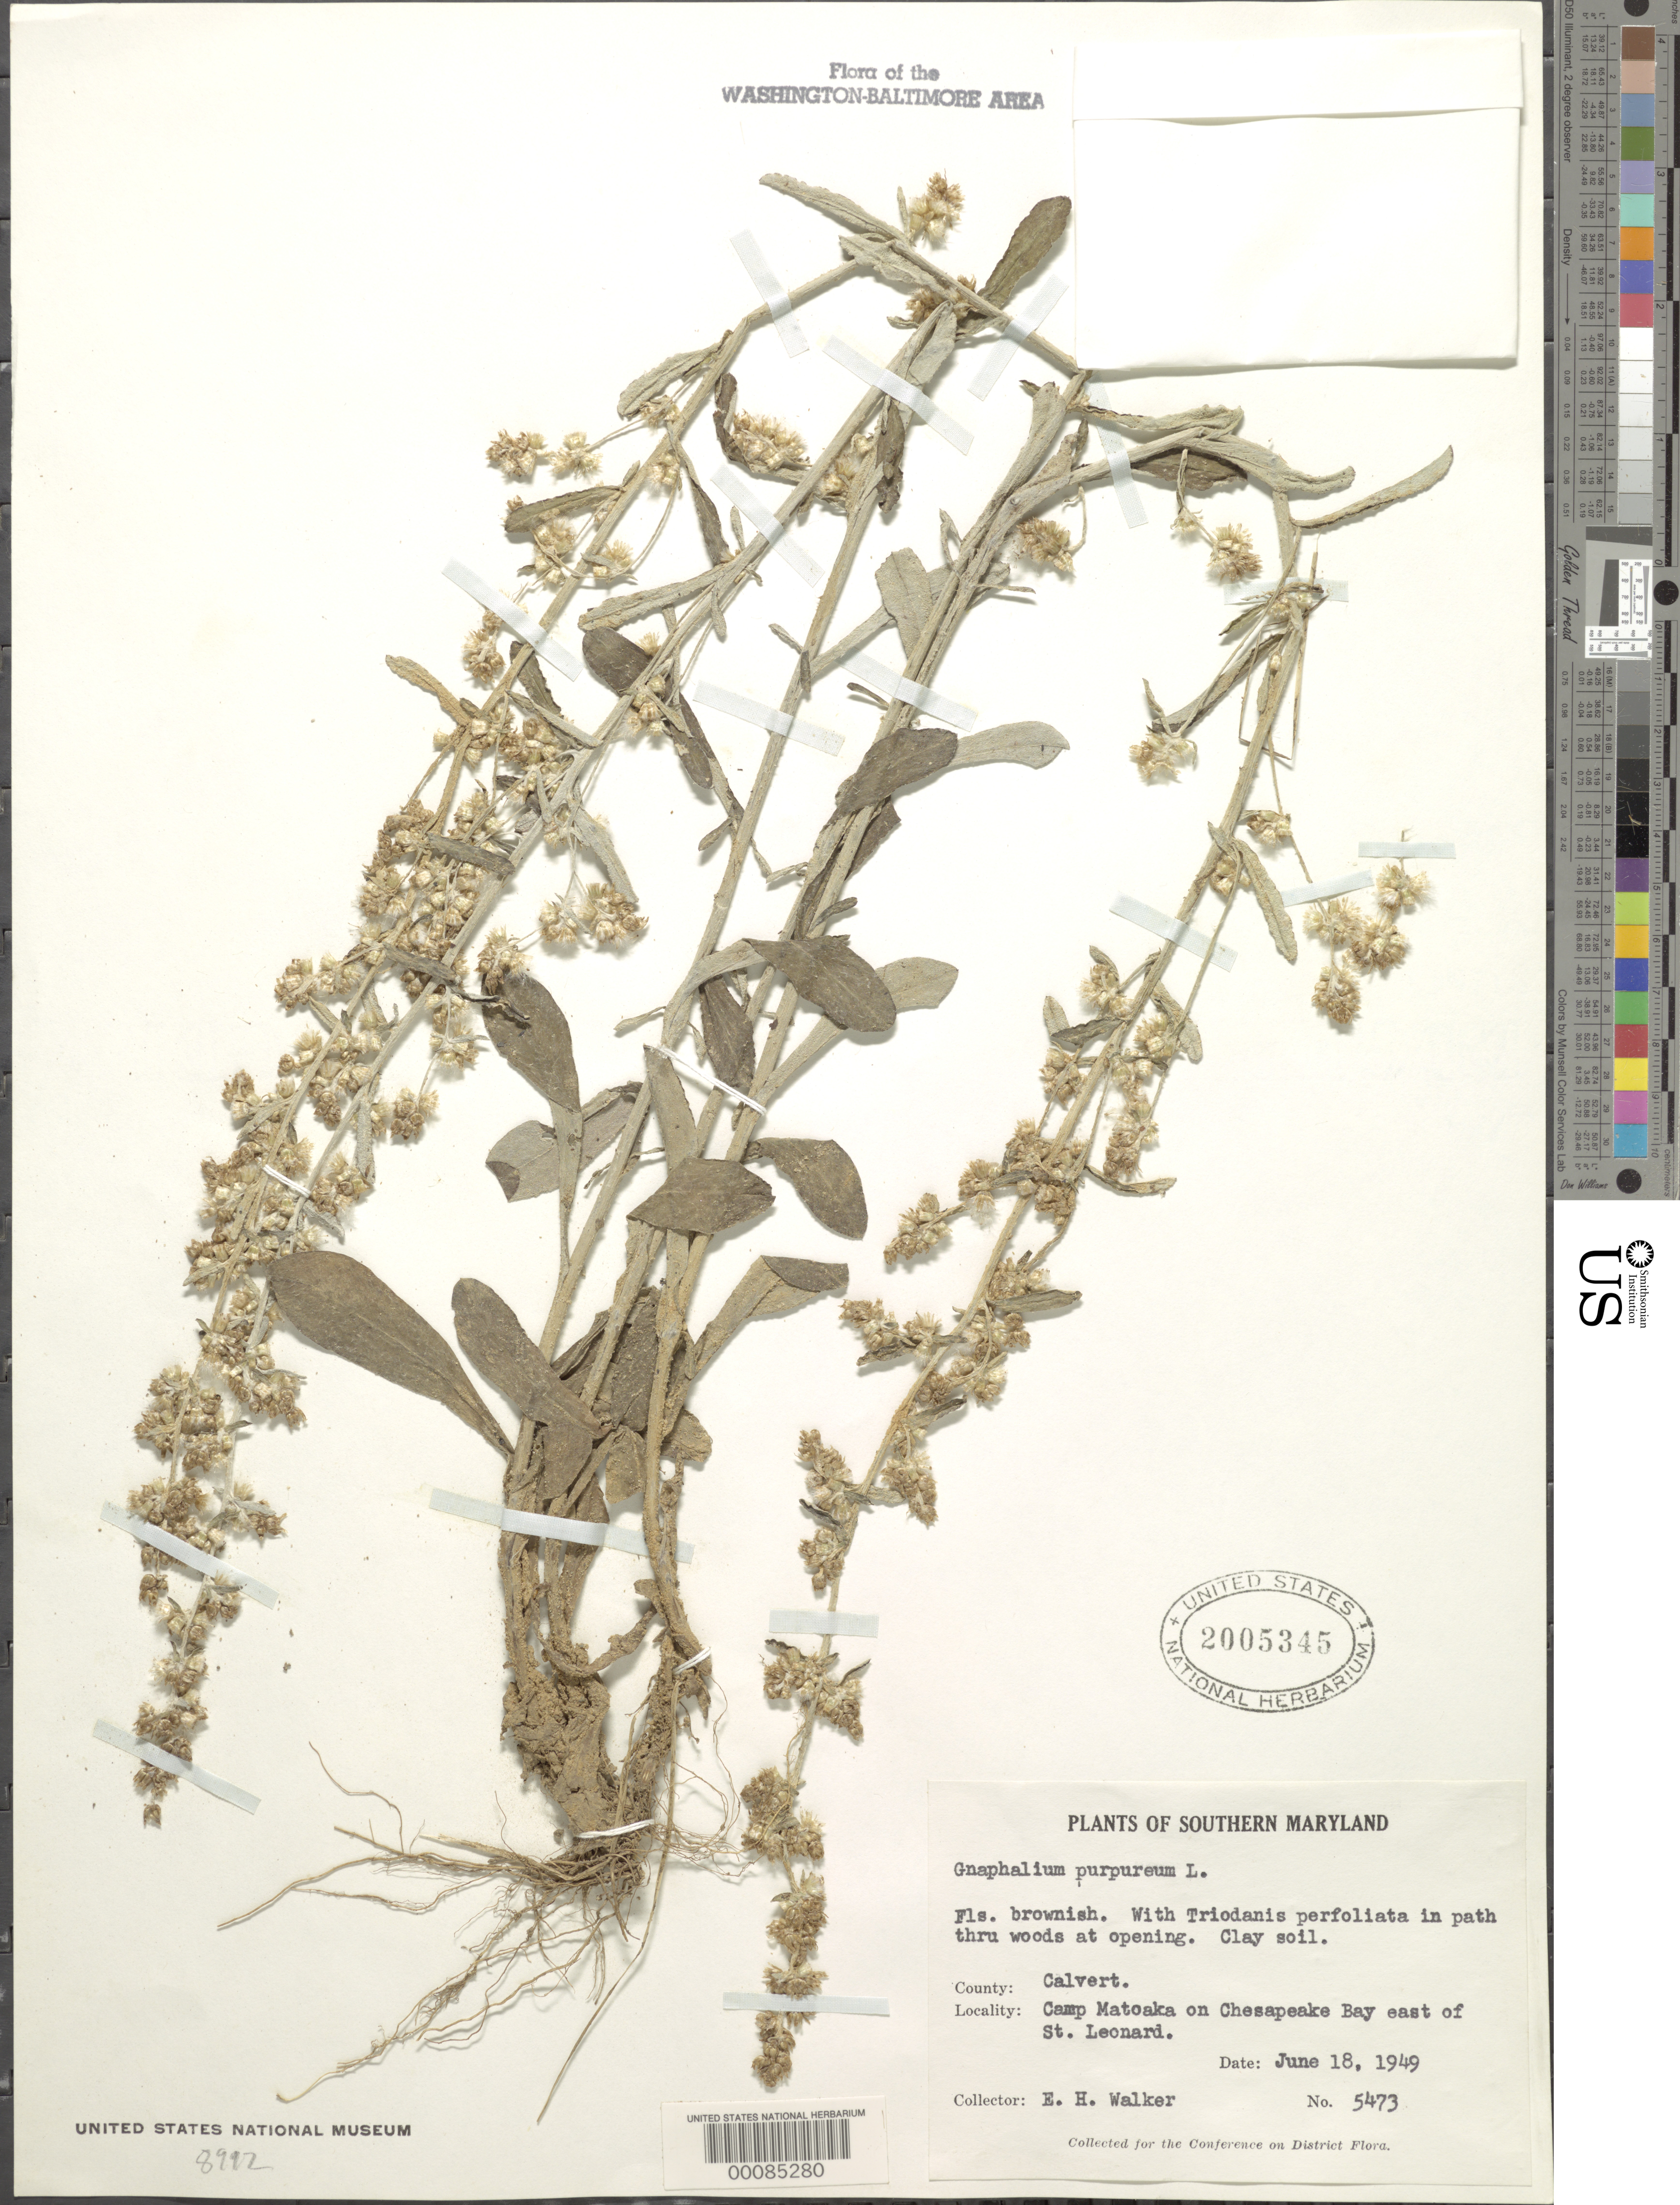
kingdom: Plantae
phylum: Tracheophyta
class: Magnoliopsida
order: Asterales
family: Asteraceae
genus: Gamochaeta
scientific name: Gamochaeta purpurea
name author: (L.) Cabrera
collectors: E. H. Walker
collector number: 5473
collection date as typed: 18 Jun 1949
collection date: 1949-06-18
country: United States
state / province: Maryland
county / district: Calvert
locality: Camp Matoaka east of St. Leonard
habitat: Clay soil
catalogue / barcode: US 2005345